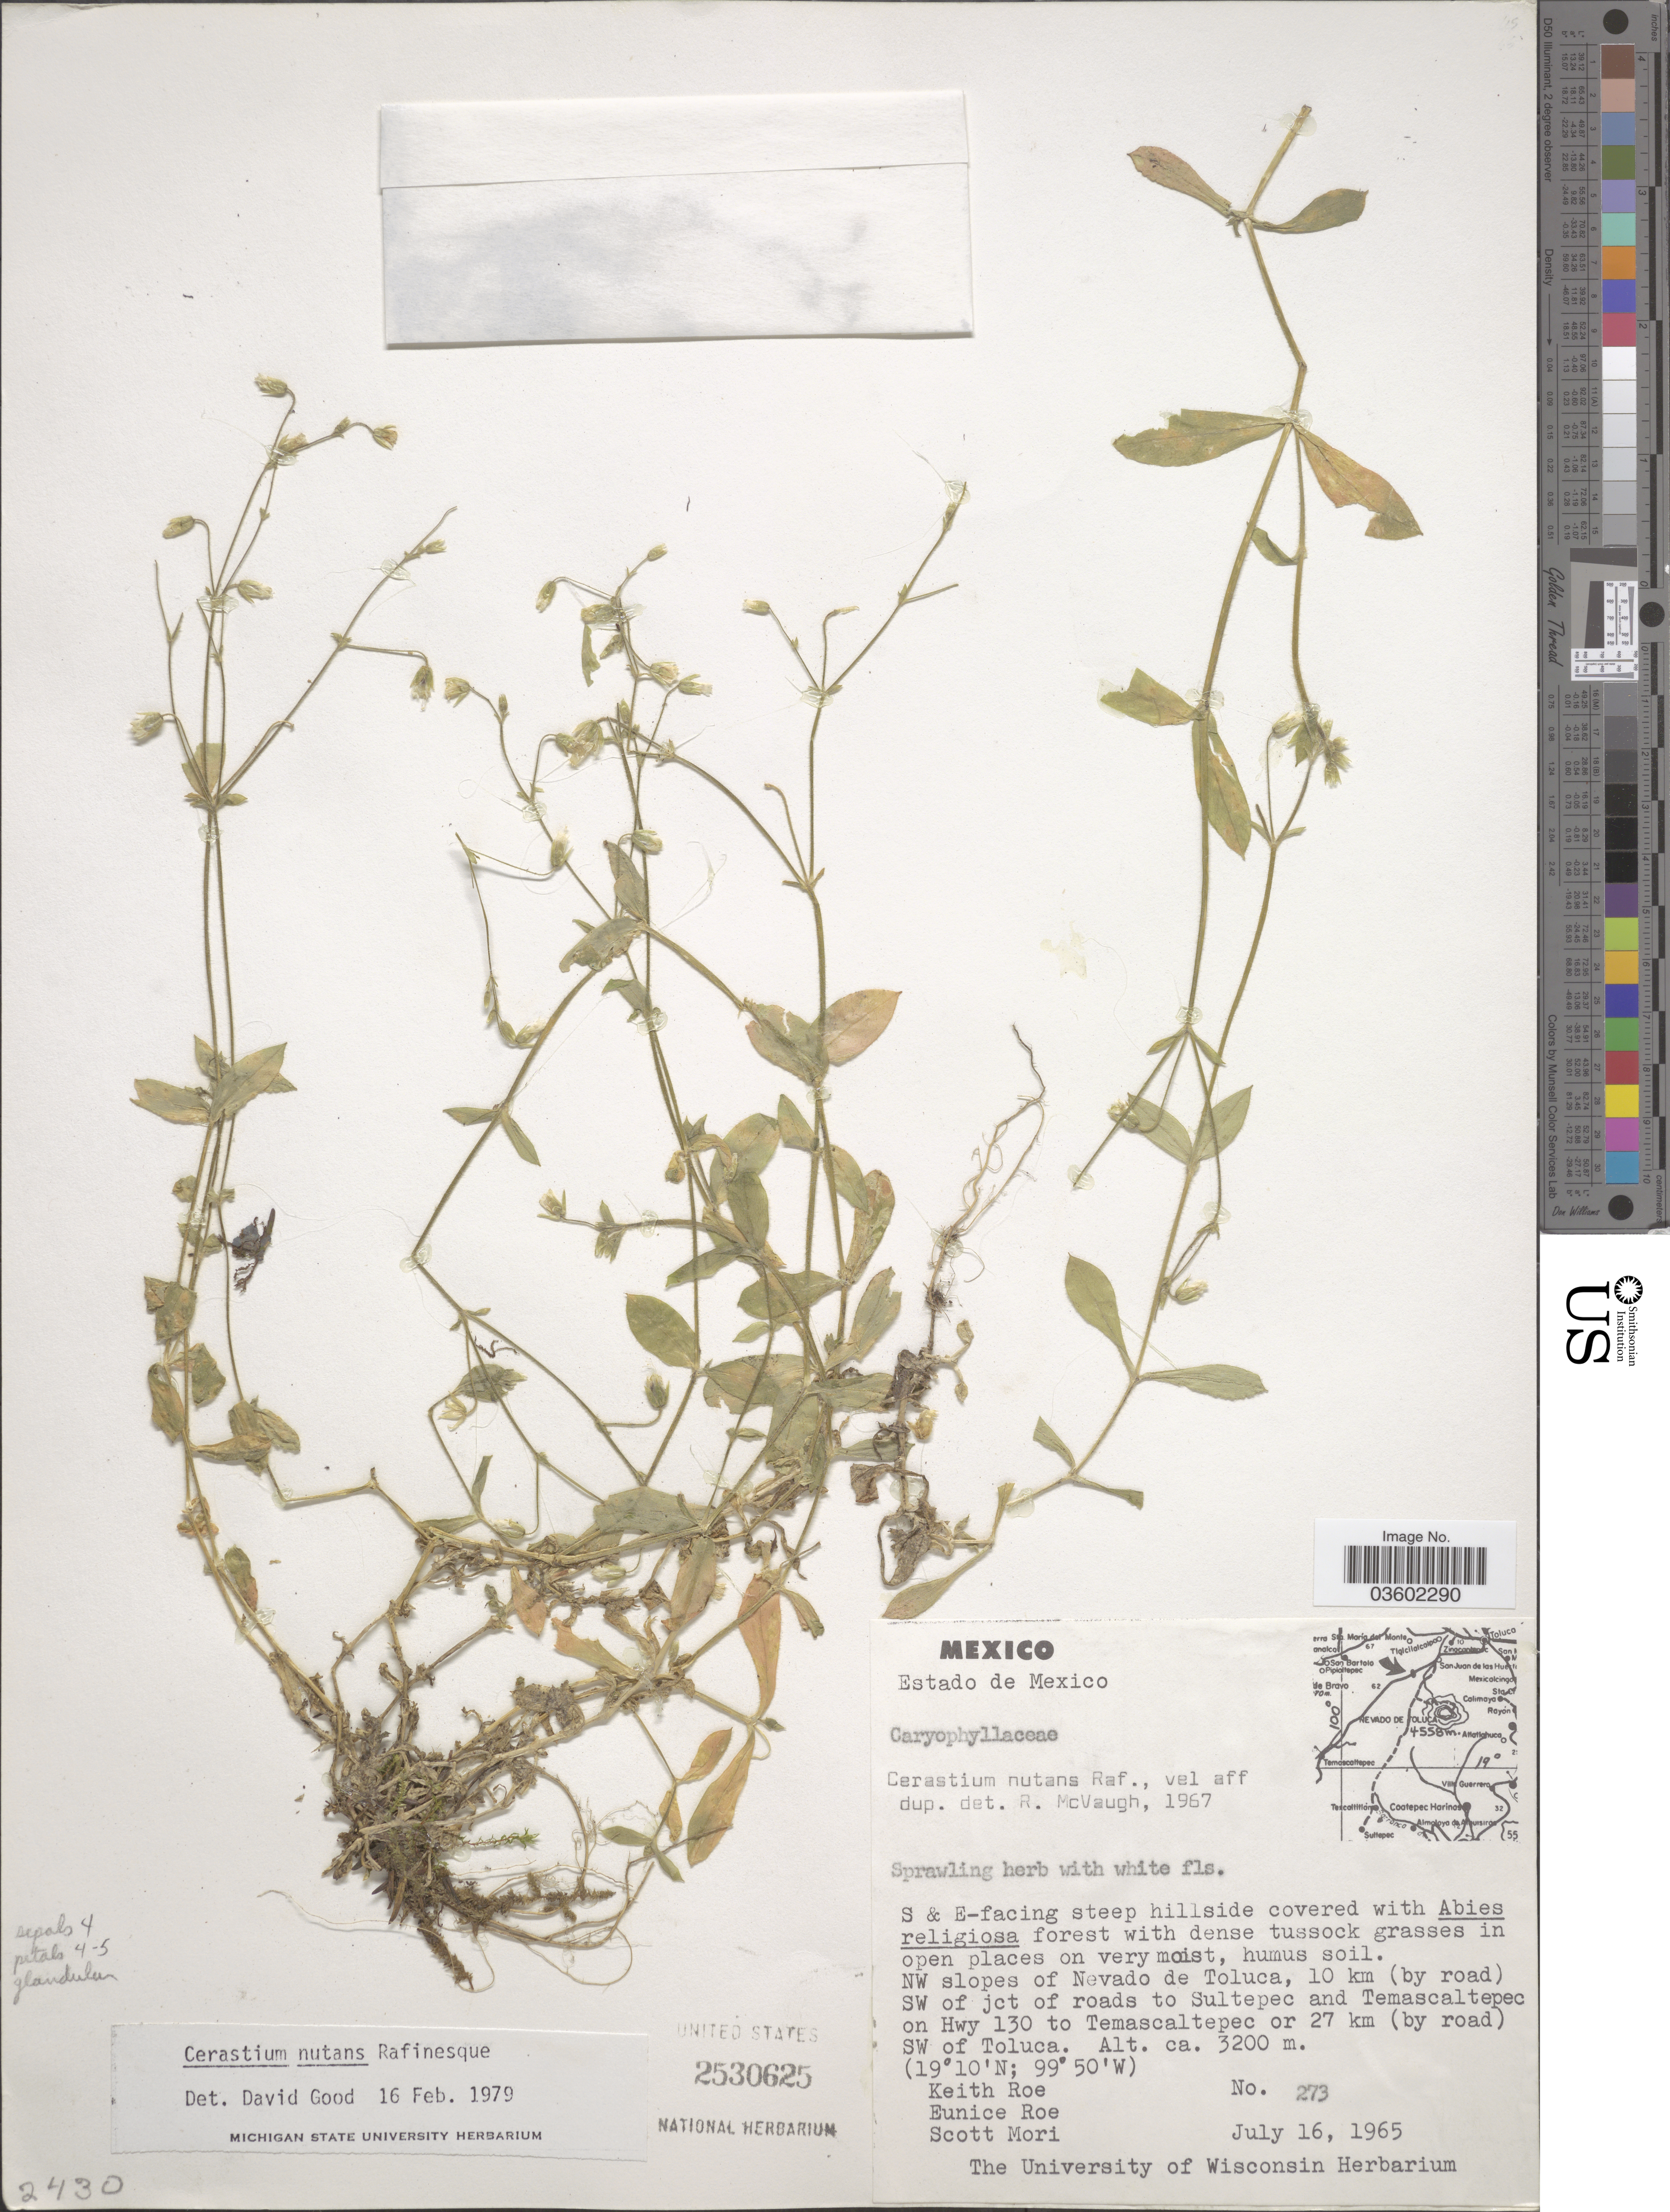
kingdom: Plantae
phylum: Tracheophyta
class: Magnoliopsida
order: Caryophyllales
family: Caryophyllaceae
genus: Cerastium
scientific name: Cerastium nutans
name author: Raf.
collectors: K. E. Roe, E. Roe & S. Mori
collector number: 273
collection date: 1965-07-16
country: Mexico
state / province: México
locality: NW slopes of Nevado de Toluca, 10 km (by road) SW of jct of roads to Sultepec and Temascaltepec on Hwy 130 to Temascaltepec or 27 km (by road) SW of Toluca.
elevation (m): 3200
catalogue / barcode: US 2530625